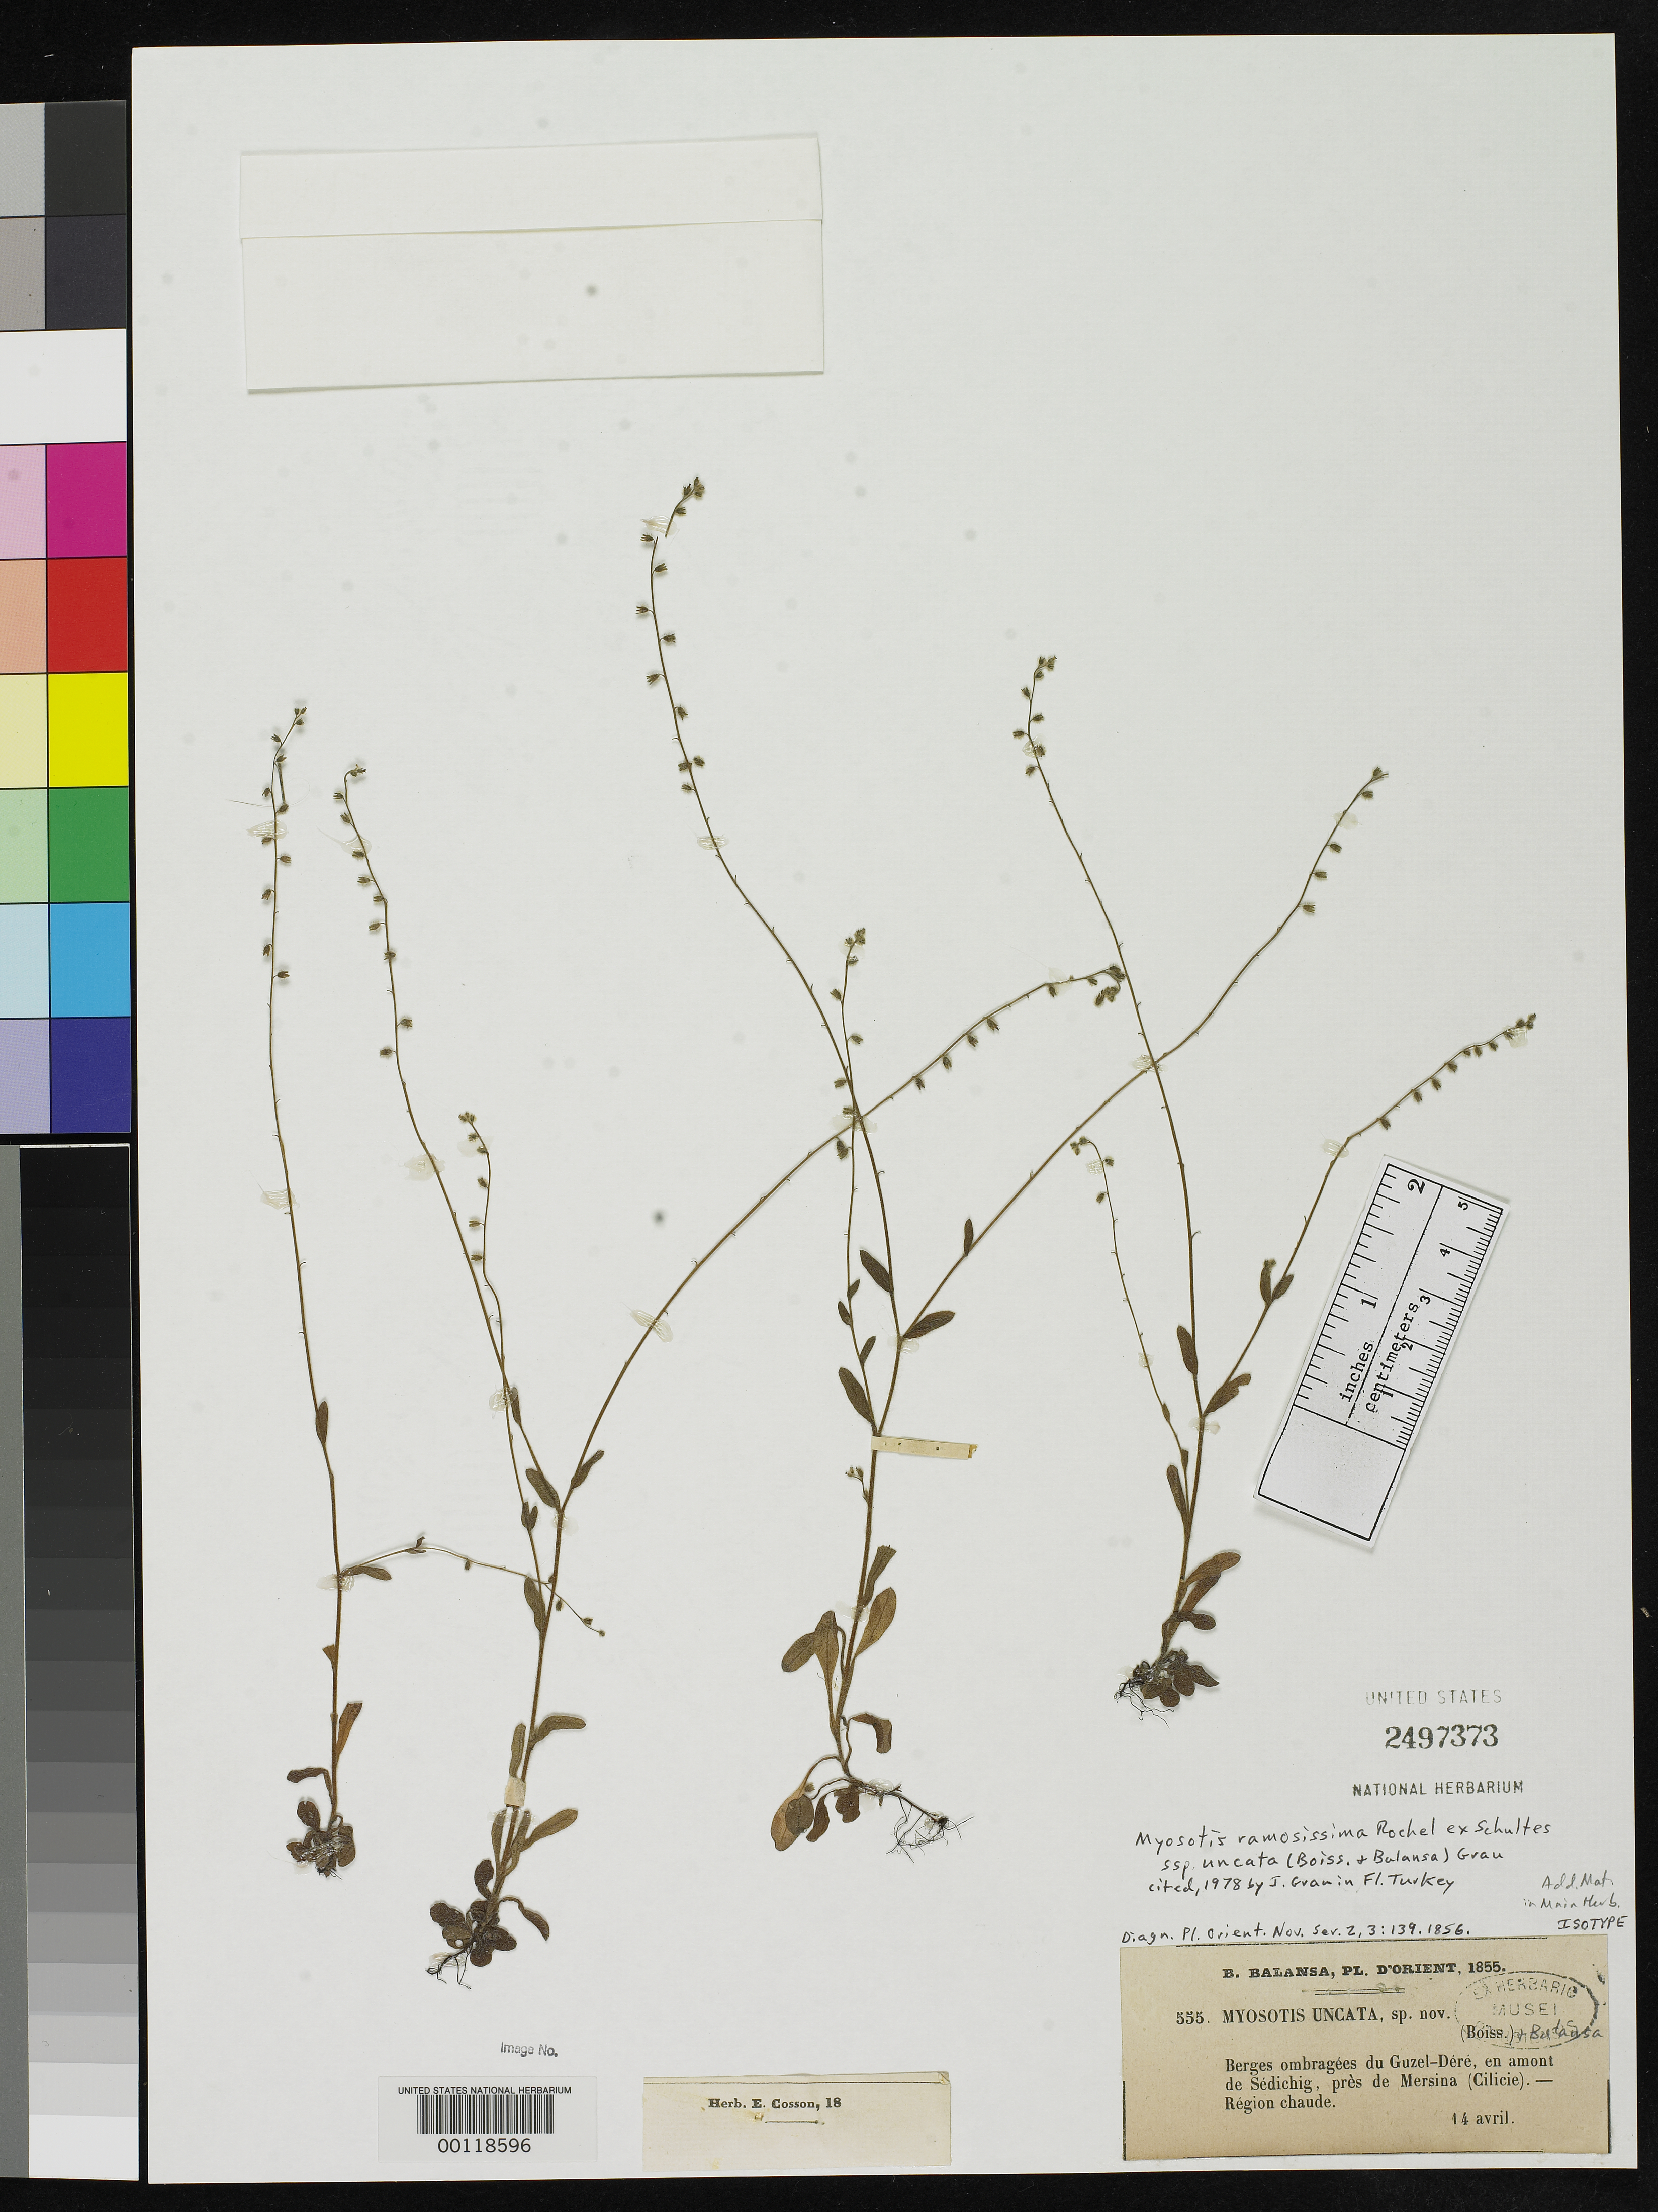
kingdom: Plantae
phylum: Tracheophyta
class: Magnoliopsida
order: Boraginales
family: Boraginaceae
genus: Myosotis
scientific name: Myosotis uncata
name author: Boiss. & Balansa in Boiss.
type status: Isotype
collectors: B. Balansa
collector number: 555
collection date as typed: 14 Apr 1855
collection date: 1855-04-14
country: Turkey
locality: Berges ombragées du Guzel-Déré, en amont de Sédichig, près de Mersina (Cilicie).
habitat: Région chaude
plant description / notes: Cited 1978 by J. Gran in Fl. Turkey.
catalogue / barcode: US 2497373